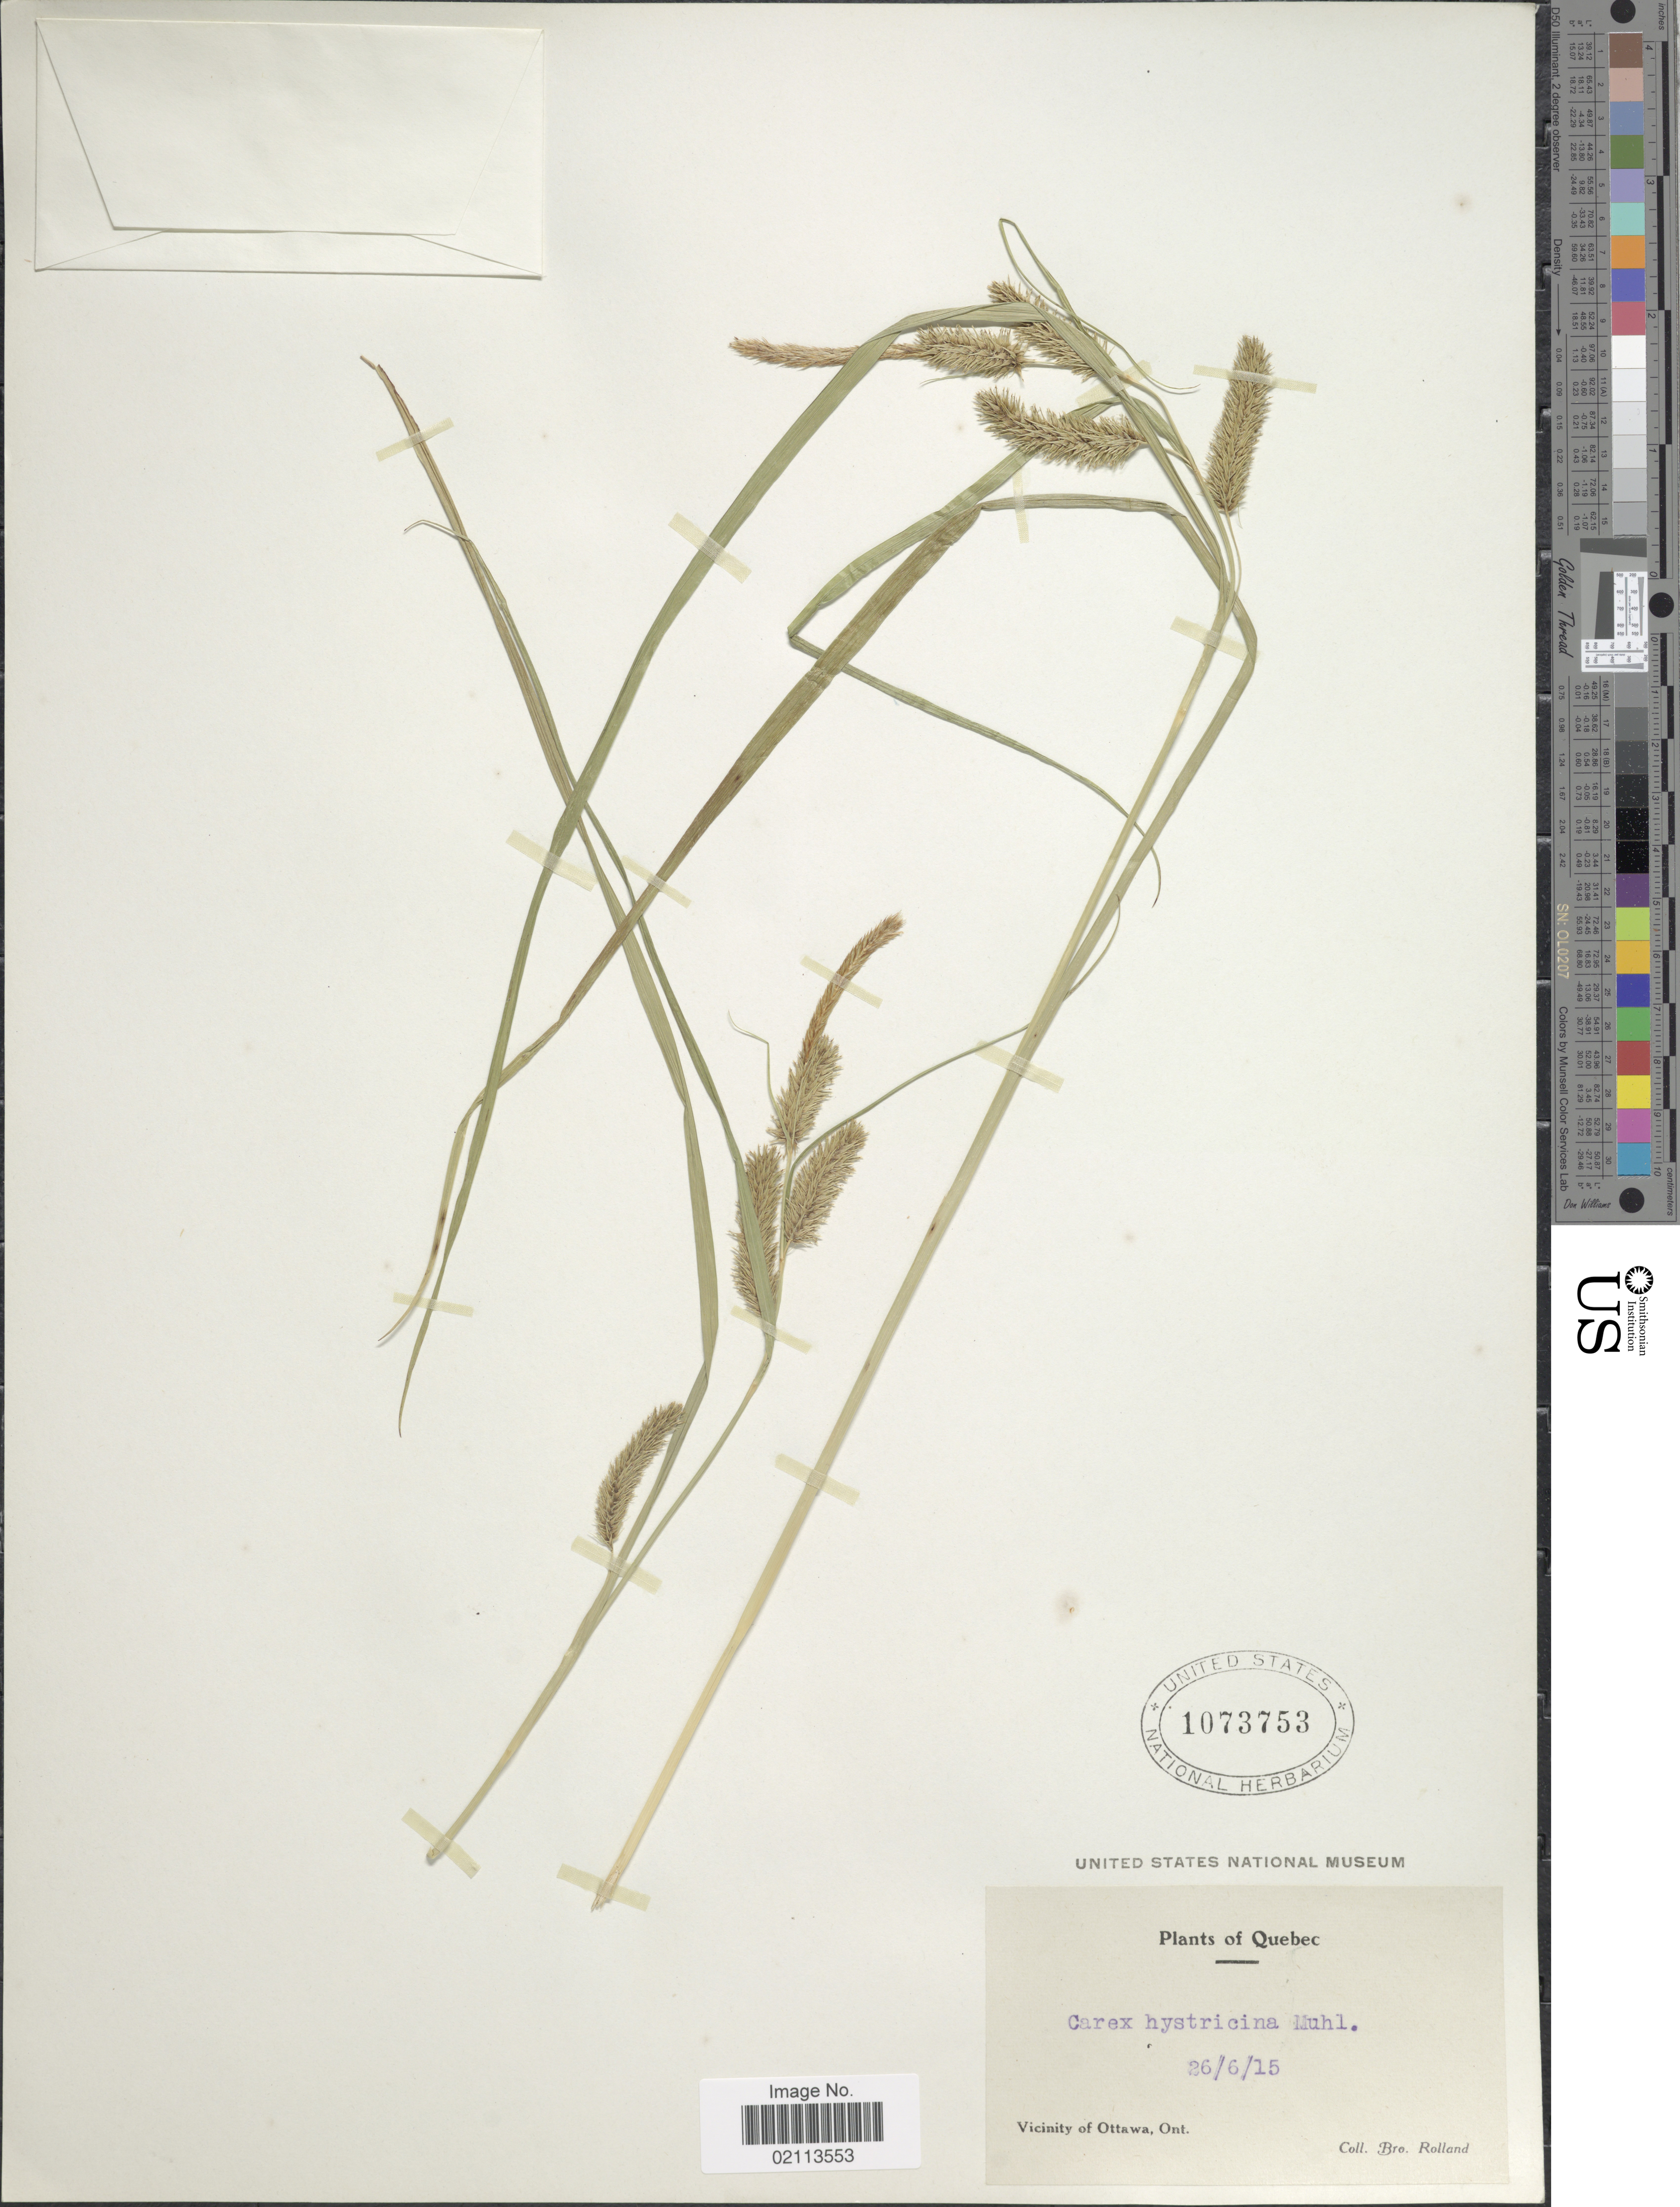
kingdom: Plantae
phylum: Tracheophyta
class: Liliopsida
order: Poales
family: Cyperaceae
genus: Carex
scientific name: Carex hystericina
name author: Muhl. ex Willd.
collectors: B. Rolland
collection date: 1915-08-26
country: Canada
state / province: Ontario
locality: Quebec, Vicinity of Ottawa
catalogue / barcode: US 1073753